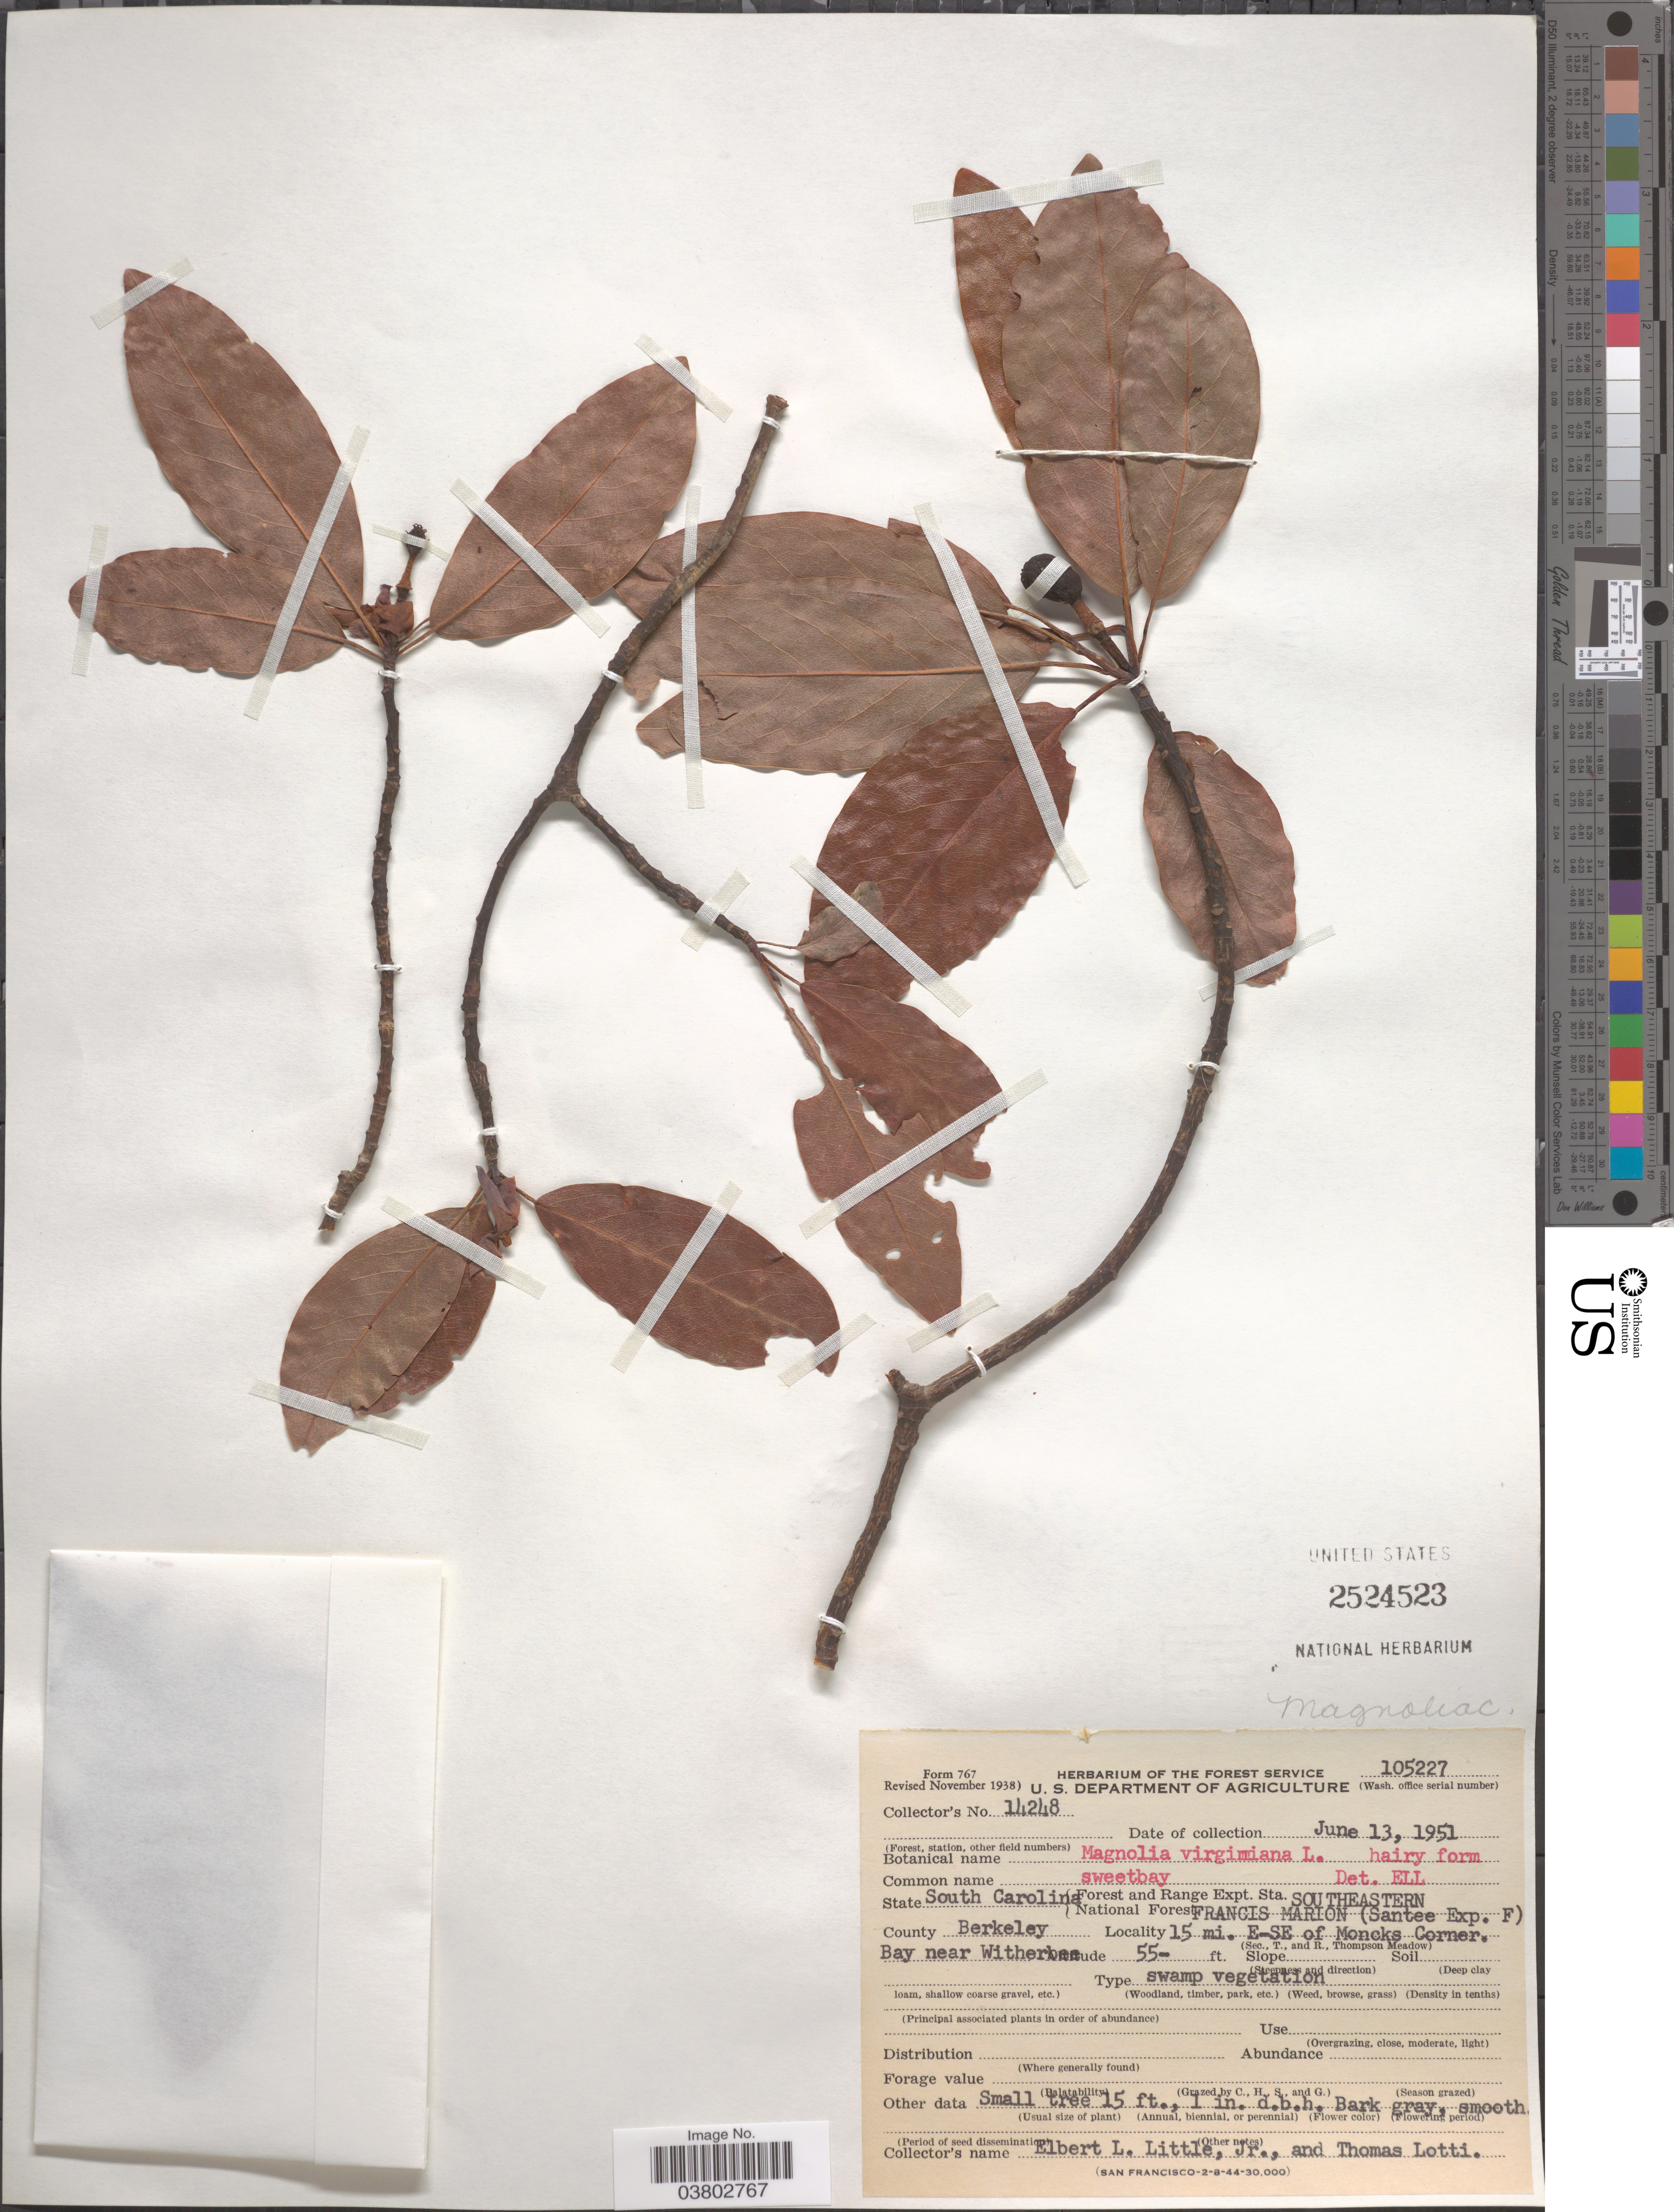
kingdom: Plantae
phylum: Tracheophyta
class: Magnoliopsida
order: Magnoliales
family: Magnoliaceae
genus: Magnolia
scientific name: Magnolia virginiana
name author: L.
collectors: E. L. Little & T. Lotti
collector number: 14248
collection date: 1951-06-13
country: United States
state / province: South Carolina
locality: Forest and Range Expt. Sta. Southeastern. National Forest Francis Marion (Santee Exp. F). County Berkeley. 15 mi. E-SE of Mocks Corner. Bay near Witherbee.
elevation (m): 17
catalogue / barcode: US 2524523